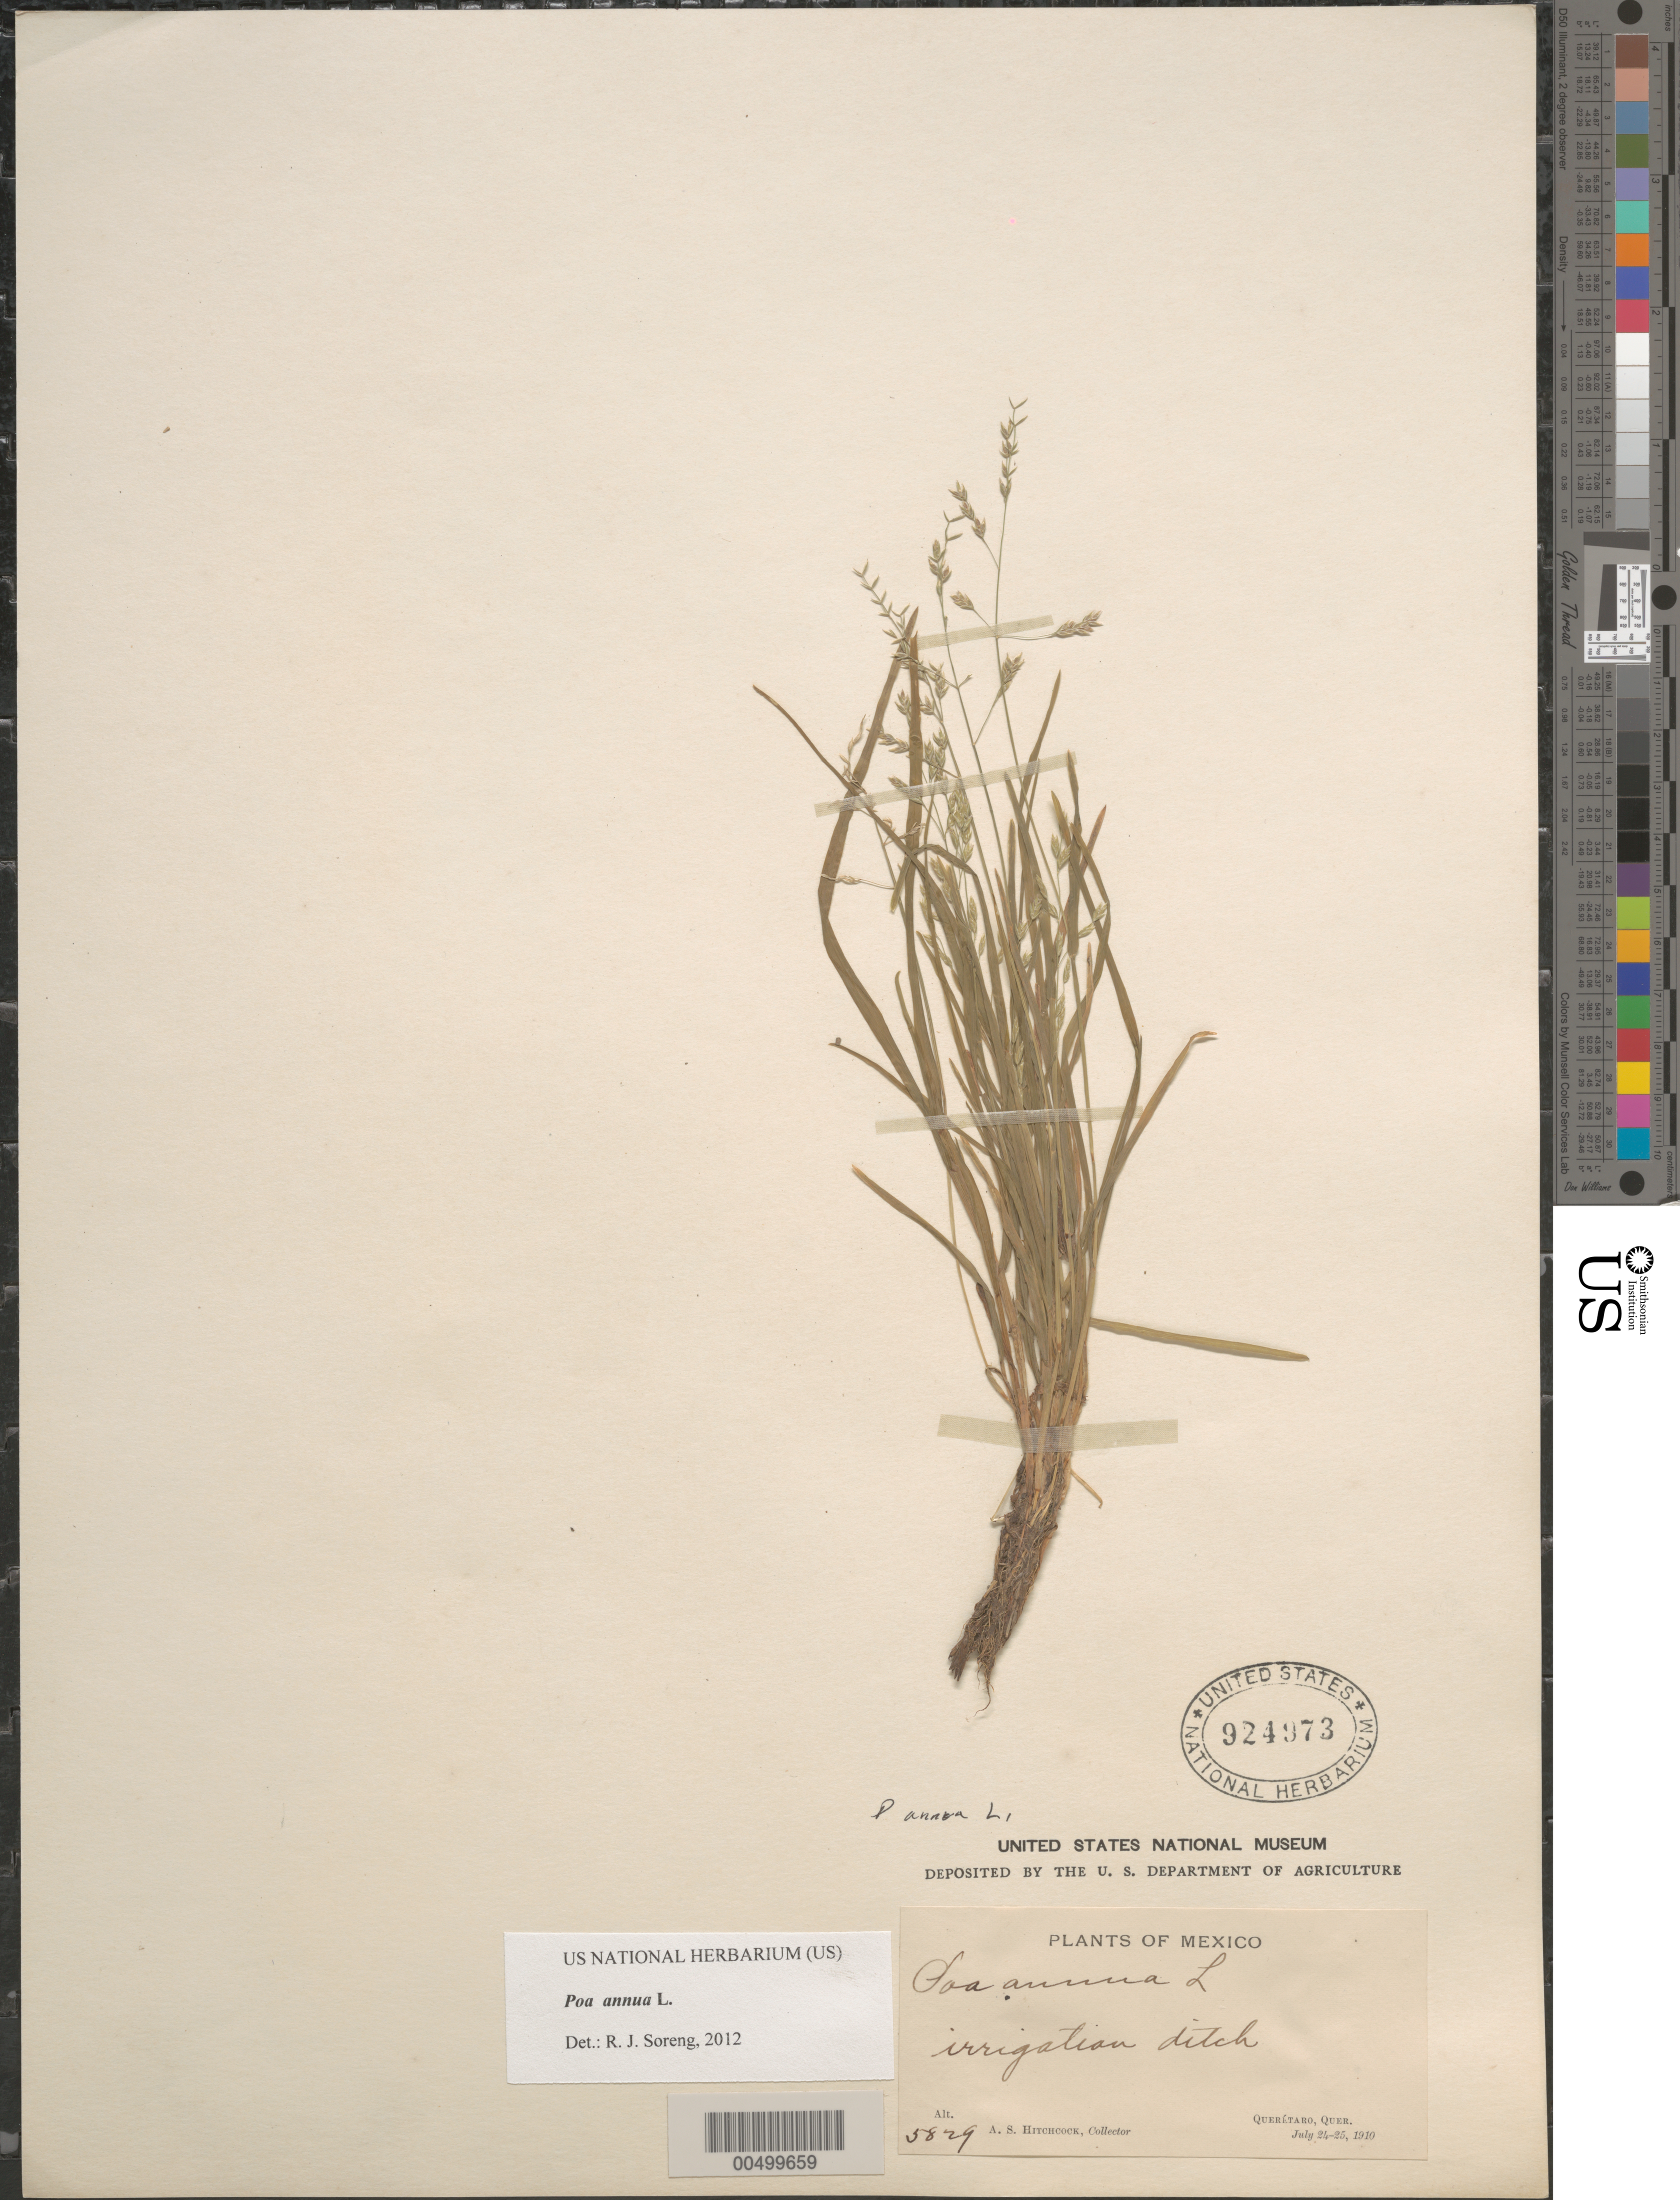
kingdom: Plantae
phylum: Tracheophyta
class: Liliopsida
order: Poales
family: Poaceae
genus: Poa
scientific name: Poa annua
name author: L.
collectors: A. S. Hitchcock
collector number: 5829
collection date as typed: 24 Jul 1910 to 25 Jul 1910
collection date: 1910-07-24/1910-07-25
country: Mexico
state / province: Querétaro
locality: Quer‚taro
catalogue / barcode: US 924973